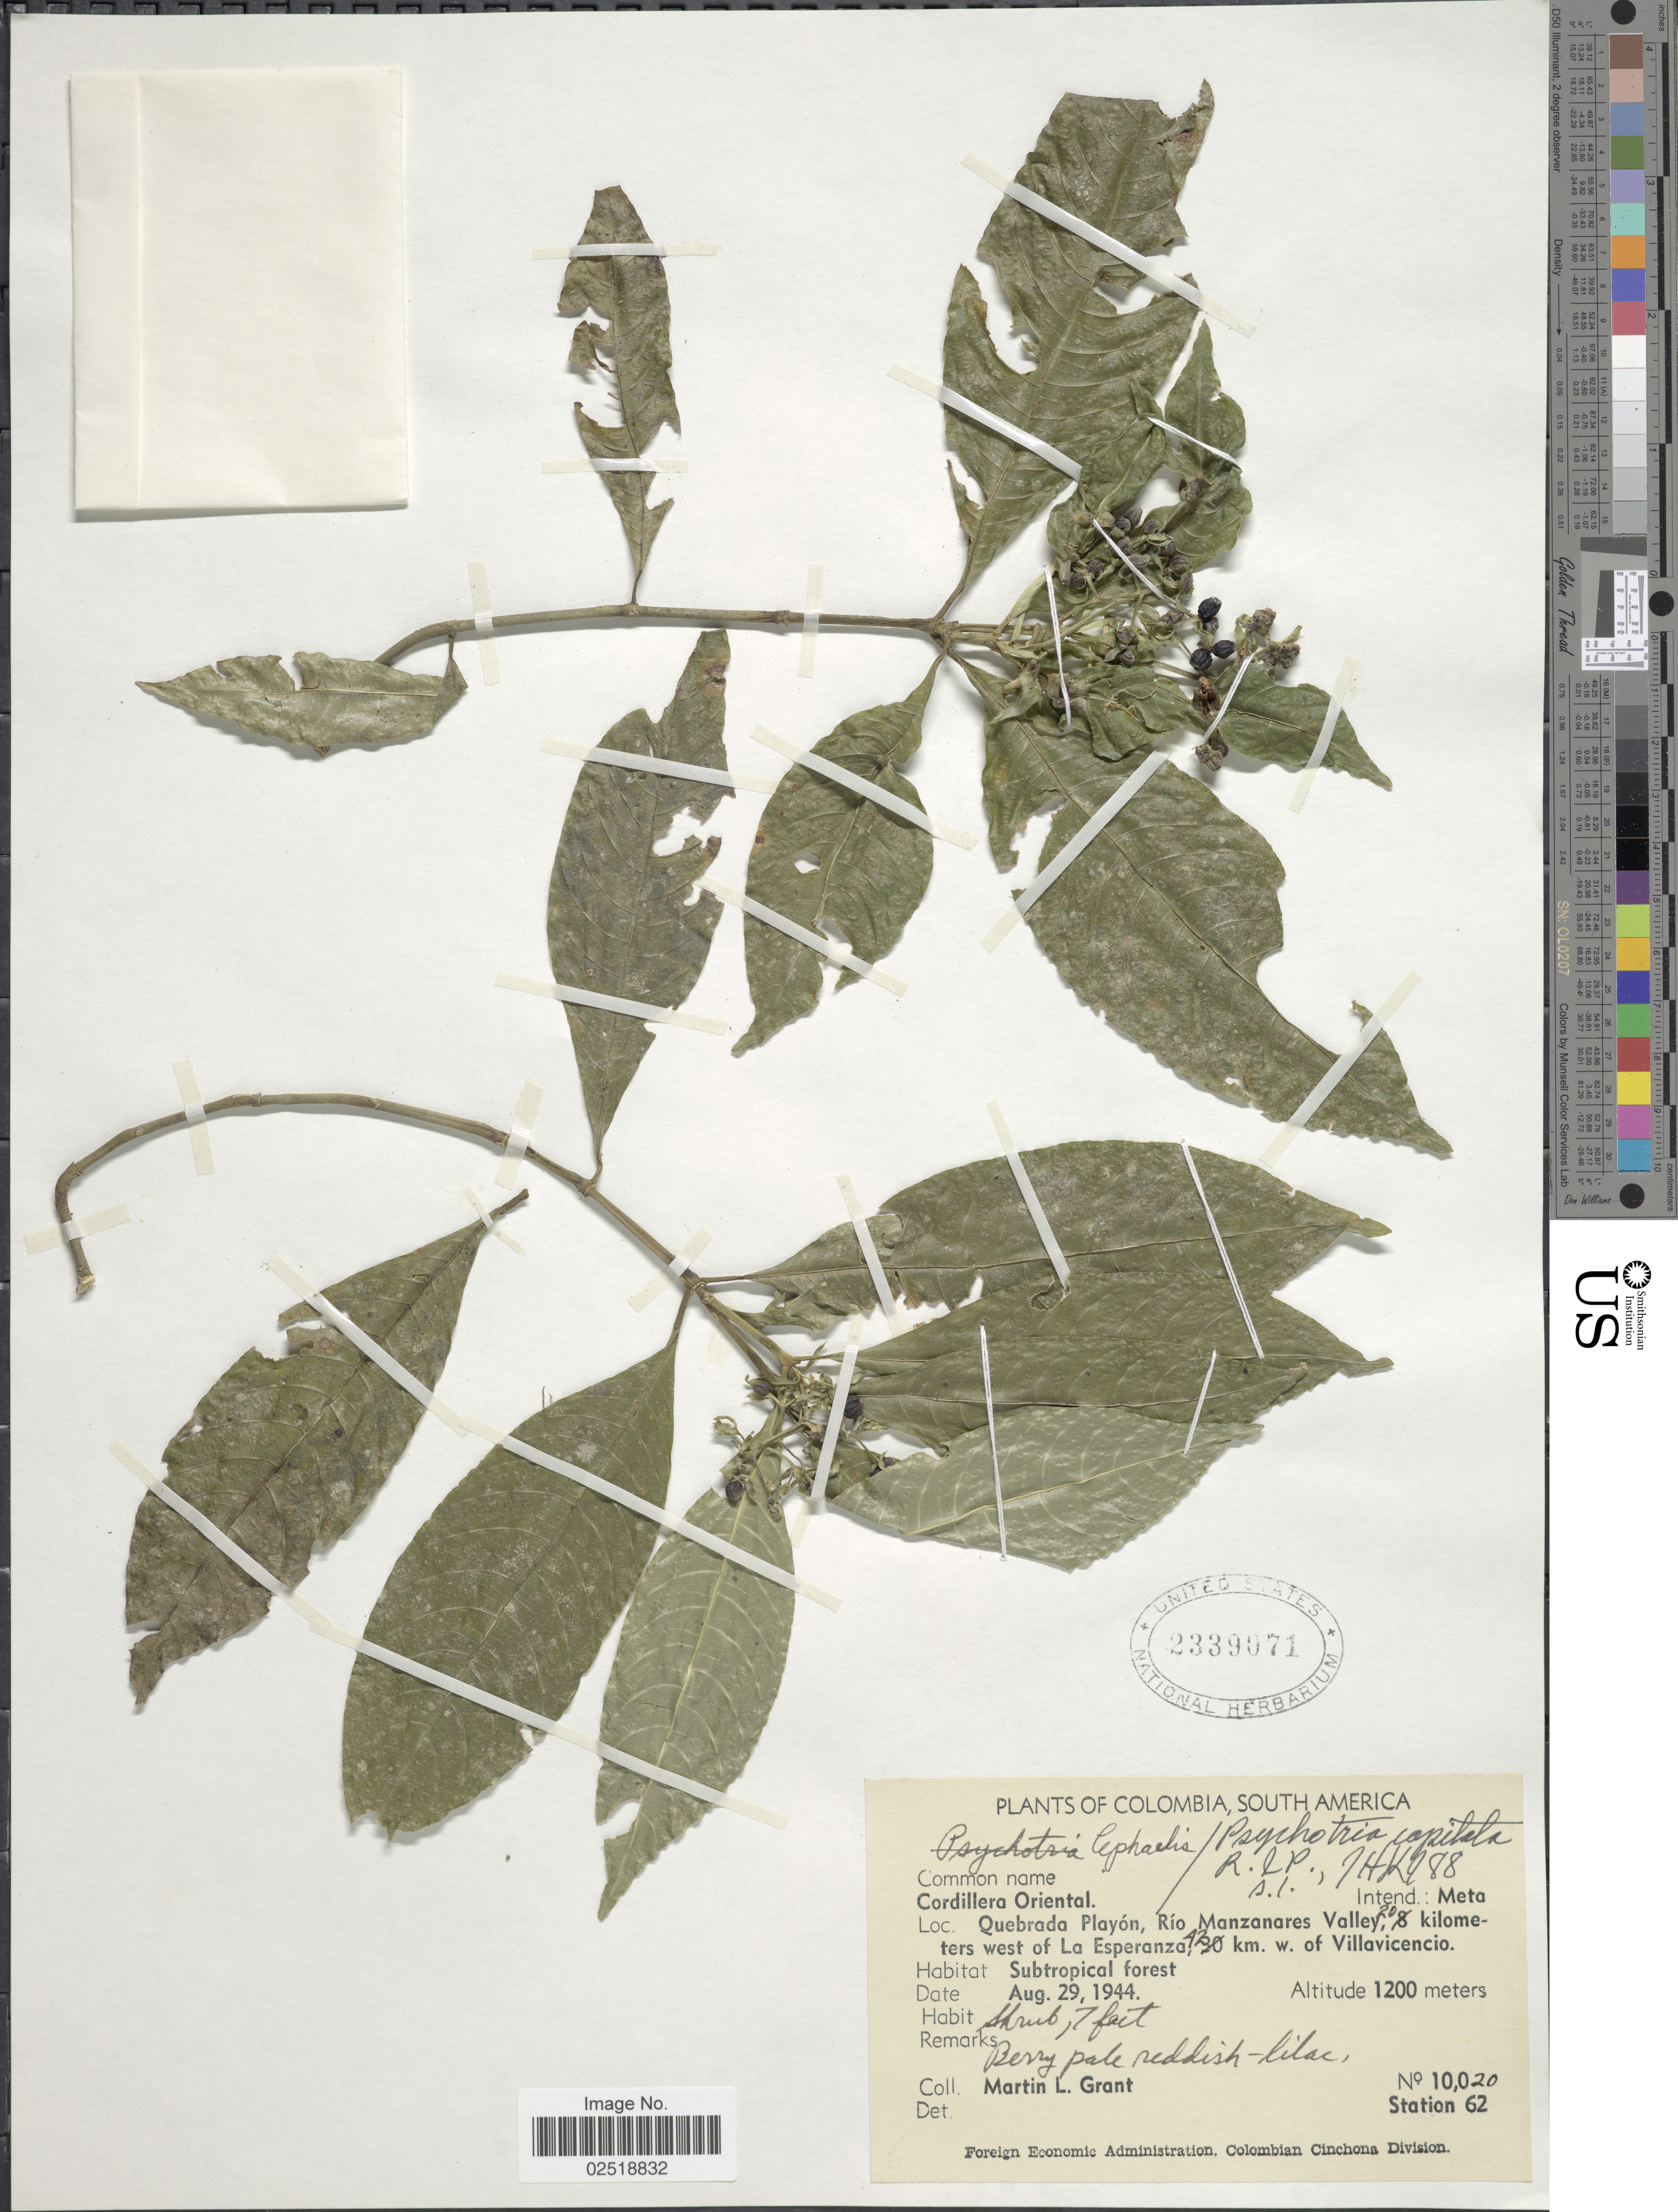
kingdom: Plantae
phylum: Tracheophyta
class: Magnoliopsida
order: Gentianales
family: Rubiaceae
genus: Psychotria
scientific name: Psychotria capitata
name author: Ruiz & Pav.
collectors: M. L. Grant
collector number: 10020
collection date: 1944-08-29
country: Colombia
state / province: Meta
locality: Cordillera Oriental, Intend: Meta, Quebrada Playón, Río Manzanares Valley, 20 kilometers west of La Esperanza, 42 km w. of Villavicencio, Subtropical forest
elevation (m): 1200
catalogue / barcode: US 2339071